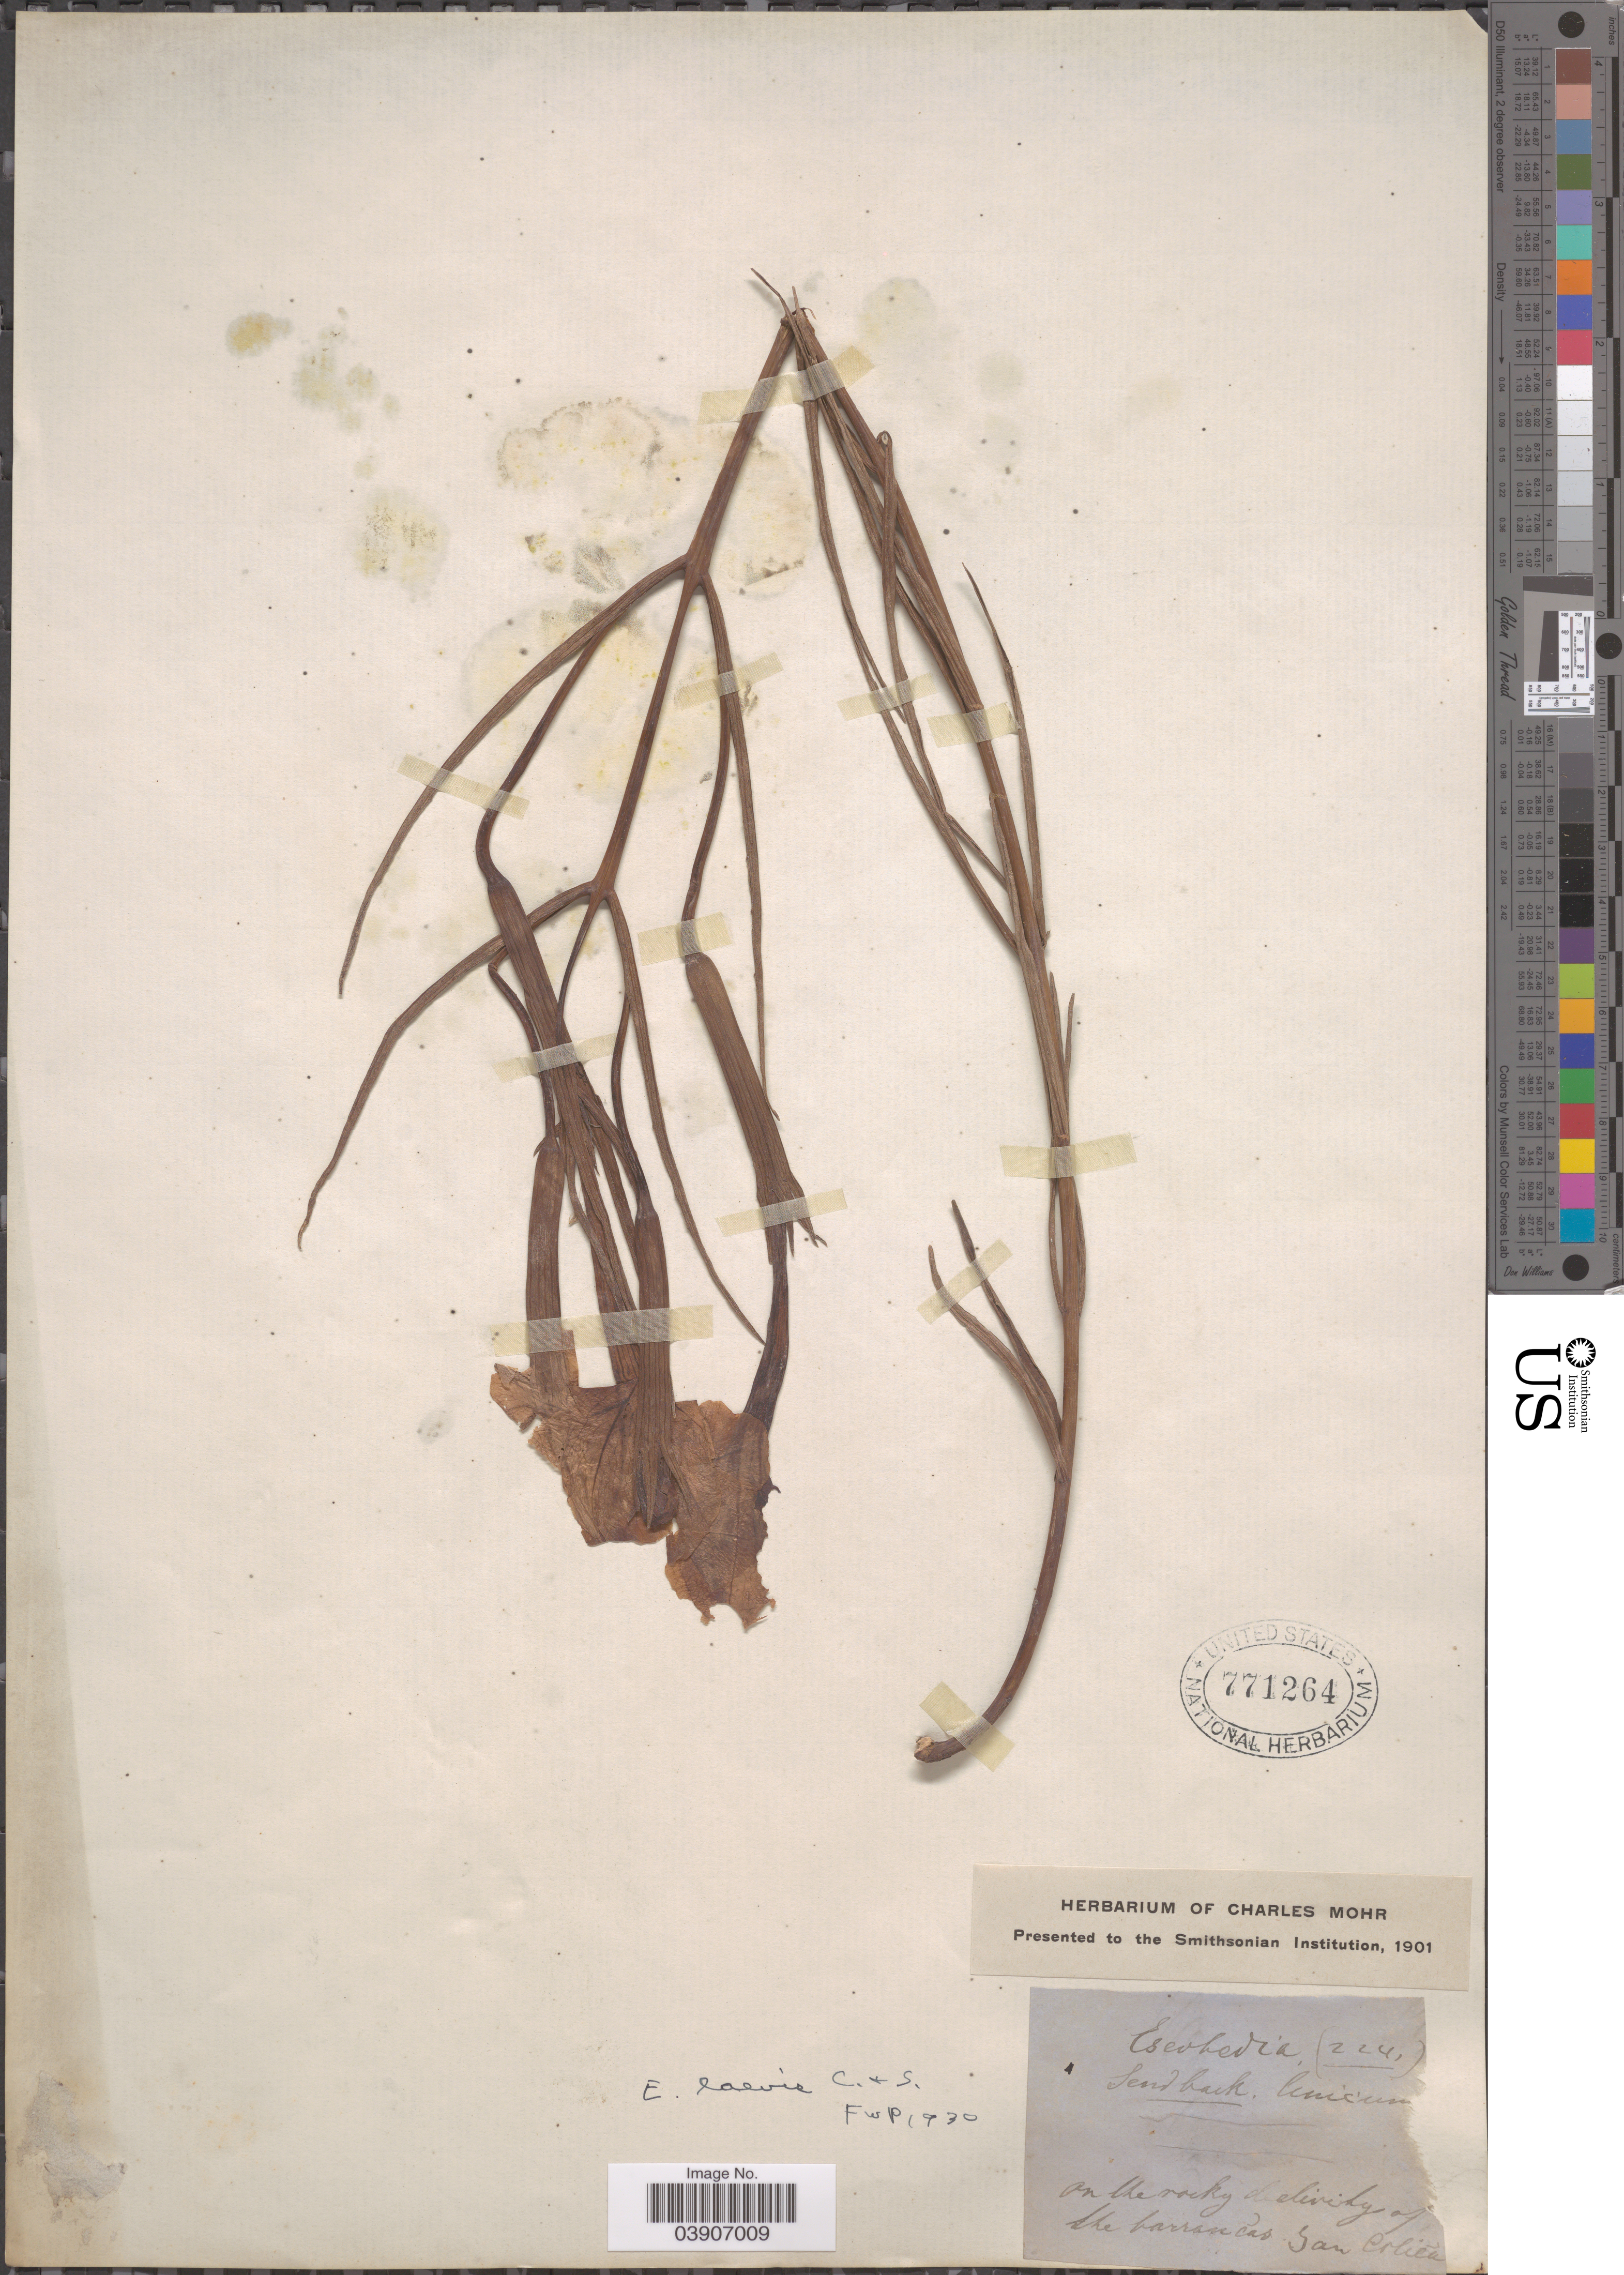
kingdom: Plantae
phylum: Tracheophyta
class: Magnoliopsida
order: Lamiales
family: Orobanchaceae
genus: Escobedia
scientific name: Escobedia laevis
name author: Schltdl. & Cham.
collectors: ex herb. Charles Mohr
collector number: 224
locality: On the rocky declivity of the barrancas San Orlica.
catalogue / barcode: US 771264